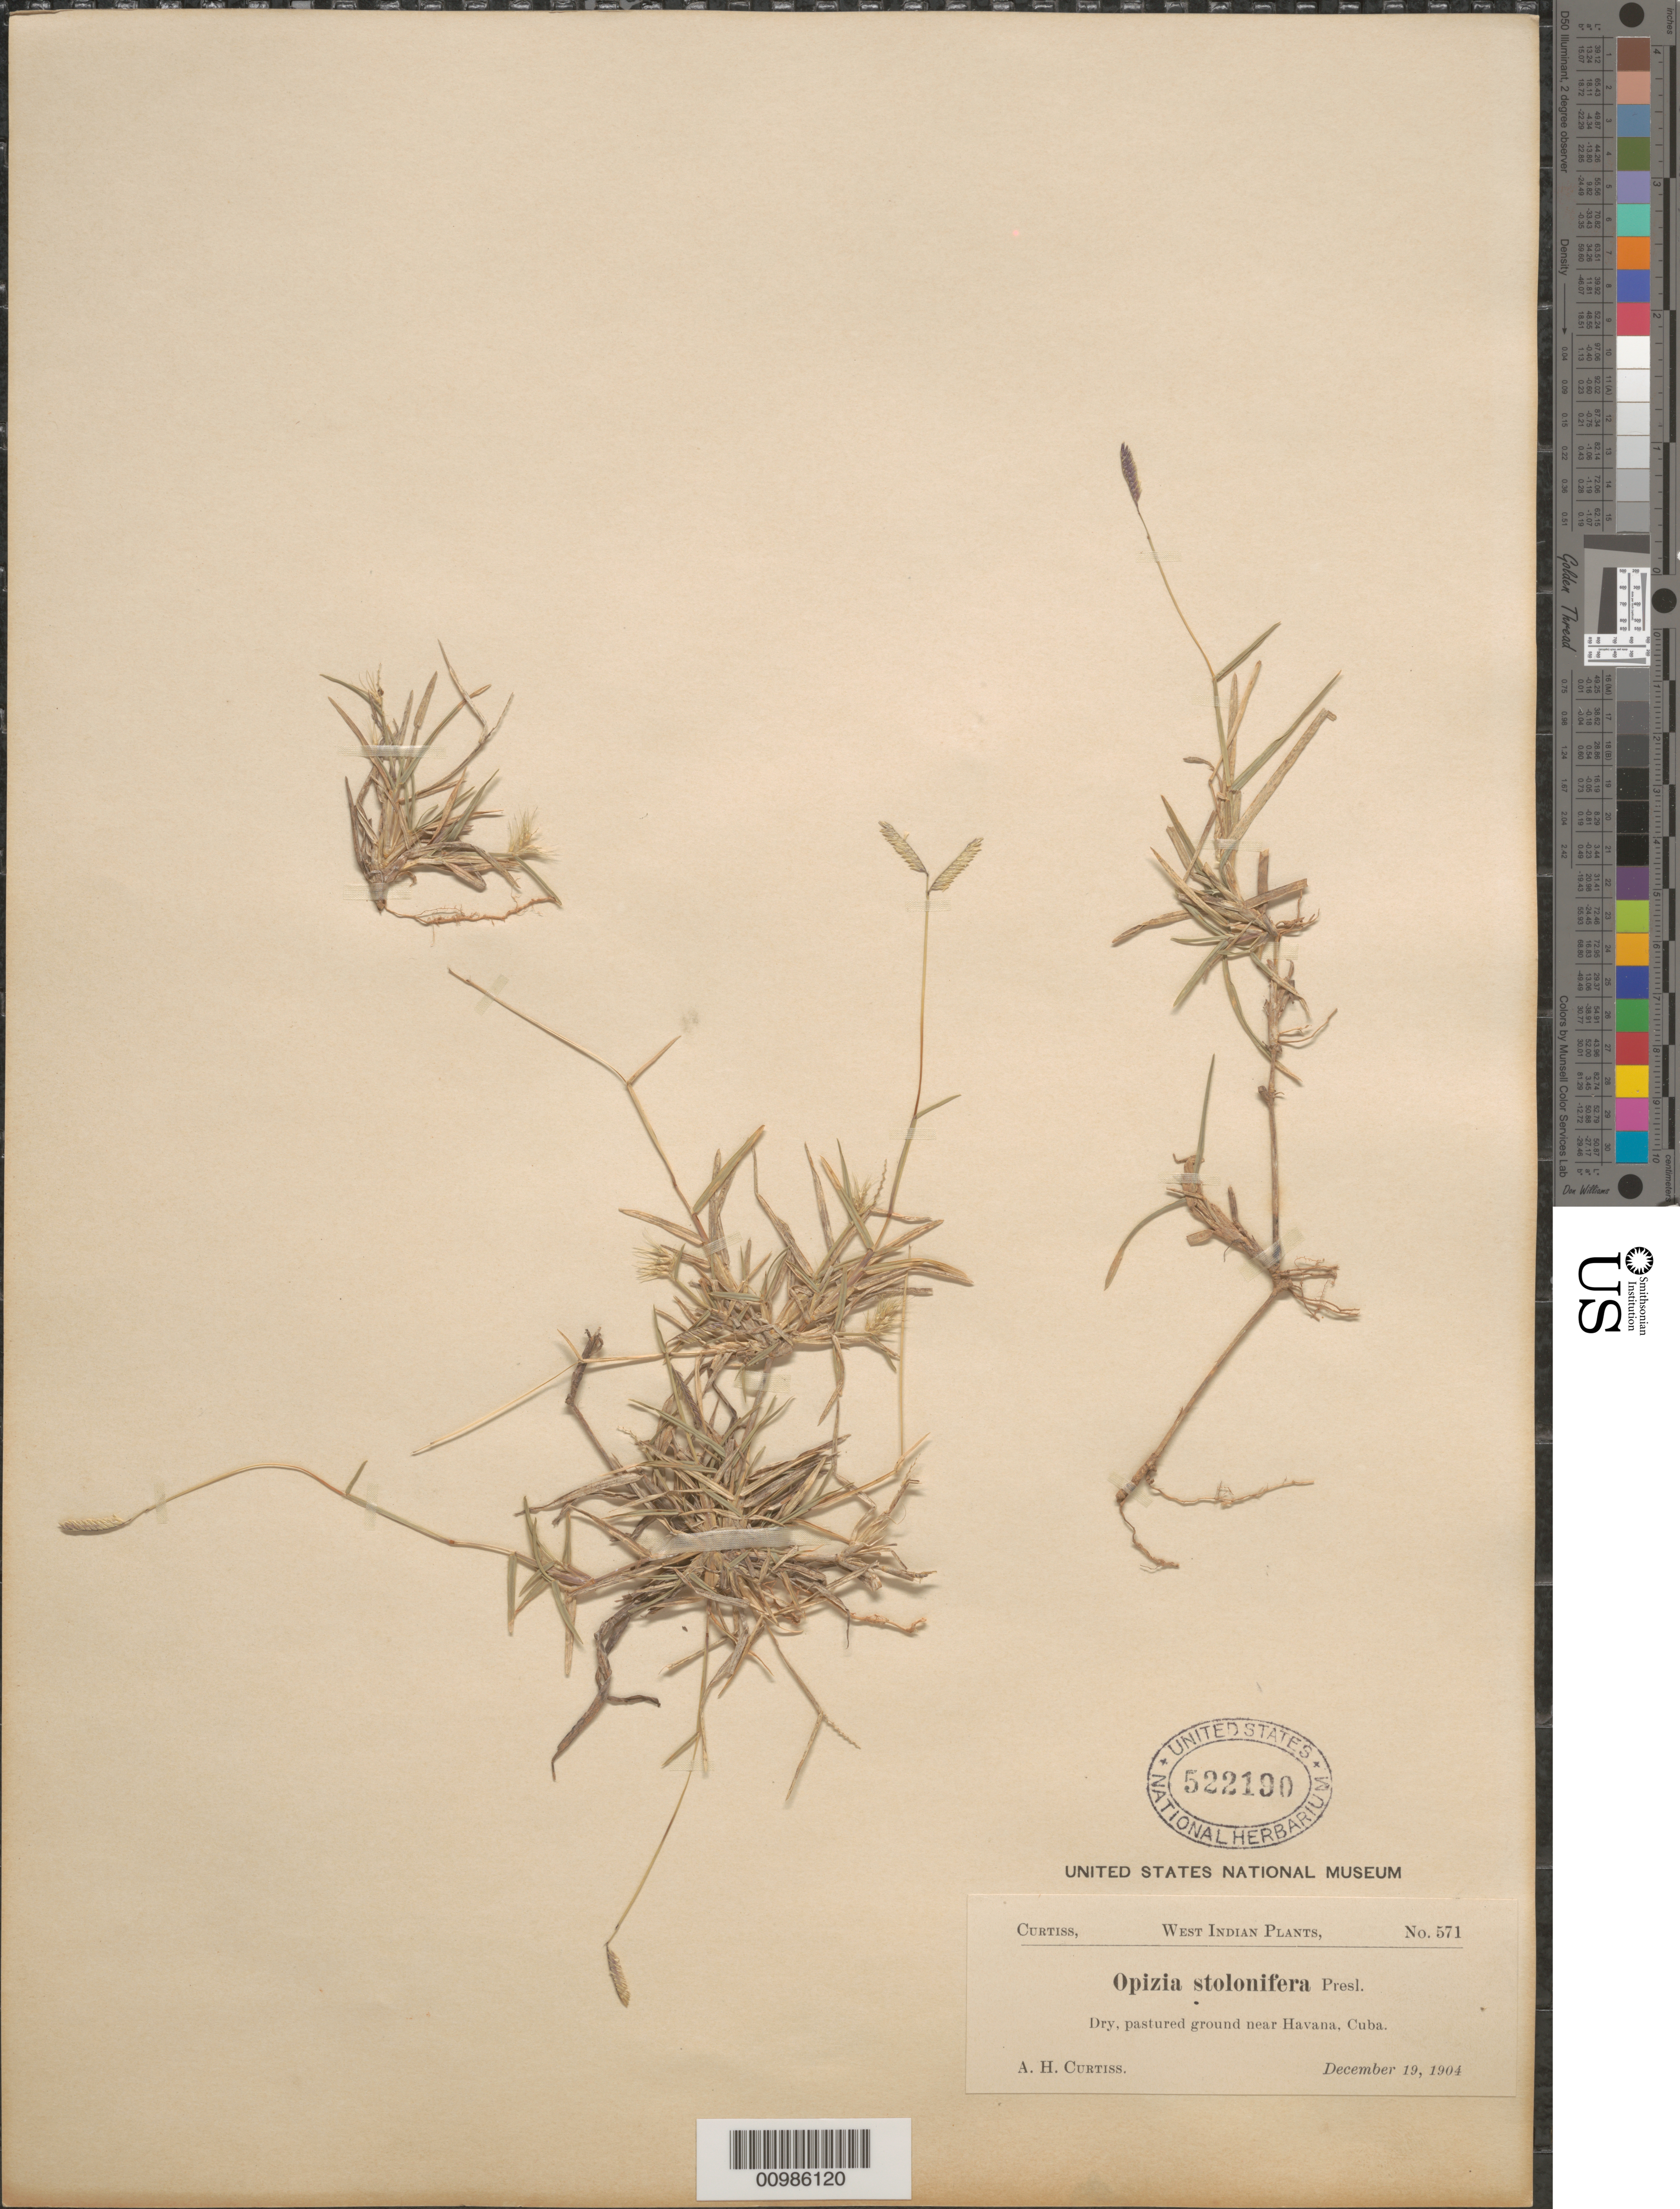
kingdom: Plantae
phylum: Tracheophyta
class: Liliopsida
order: Poales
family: Poaceae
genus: Bouteloua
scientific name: Bouteloua dimorpha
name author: Columbus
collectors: A. H. Curtiss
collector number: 571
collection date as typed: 19 Dec 1904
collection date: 1904-12-19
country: Cuba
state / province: La Habana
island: Cuba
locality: La Habana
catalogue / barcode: US 522190